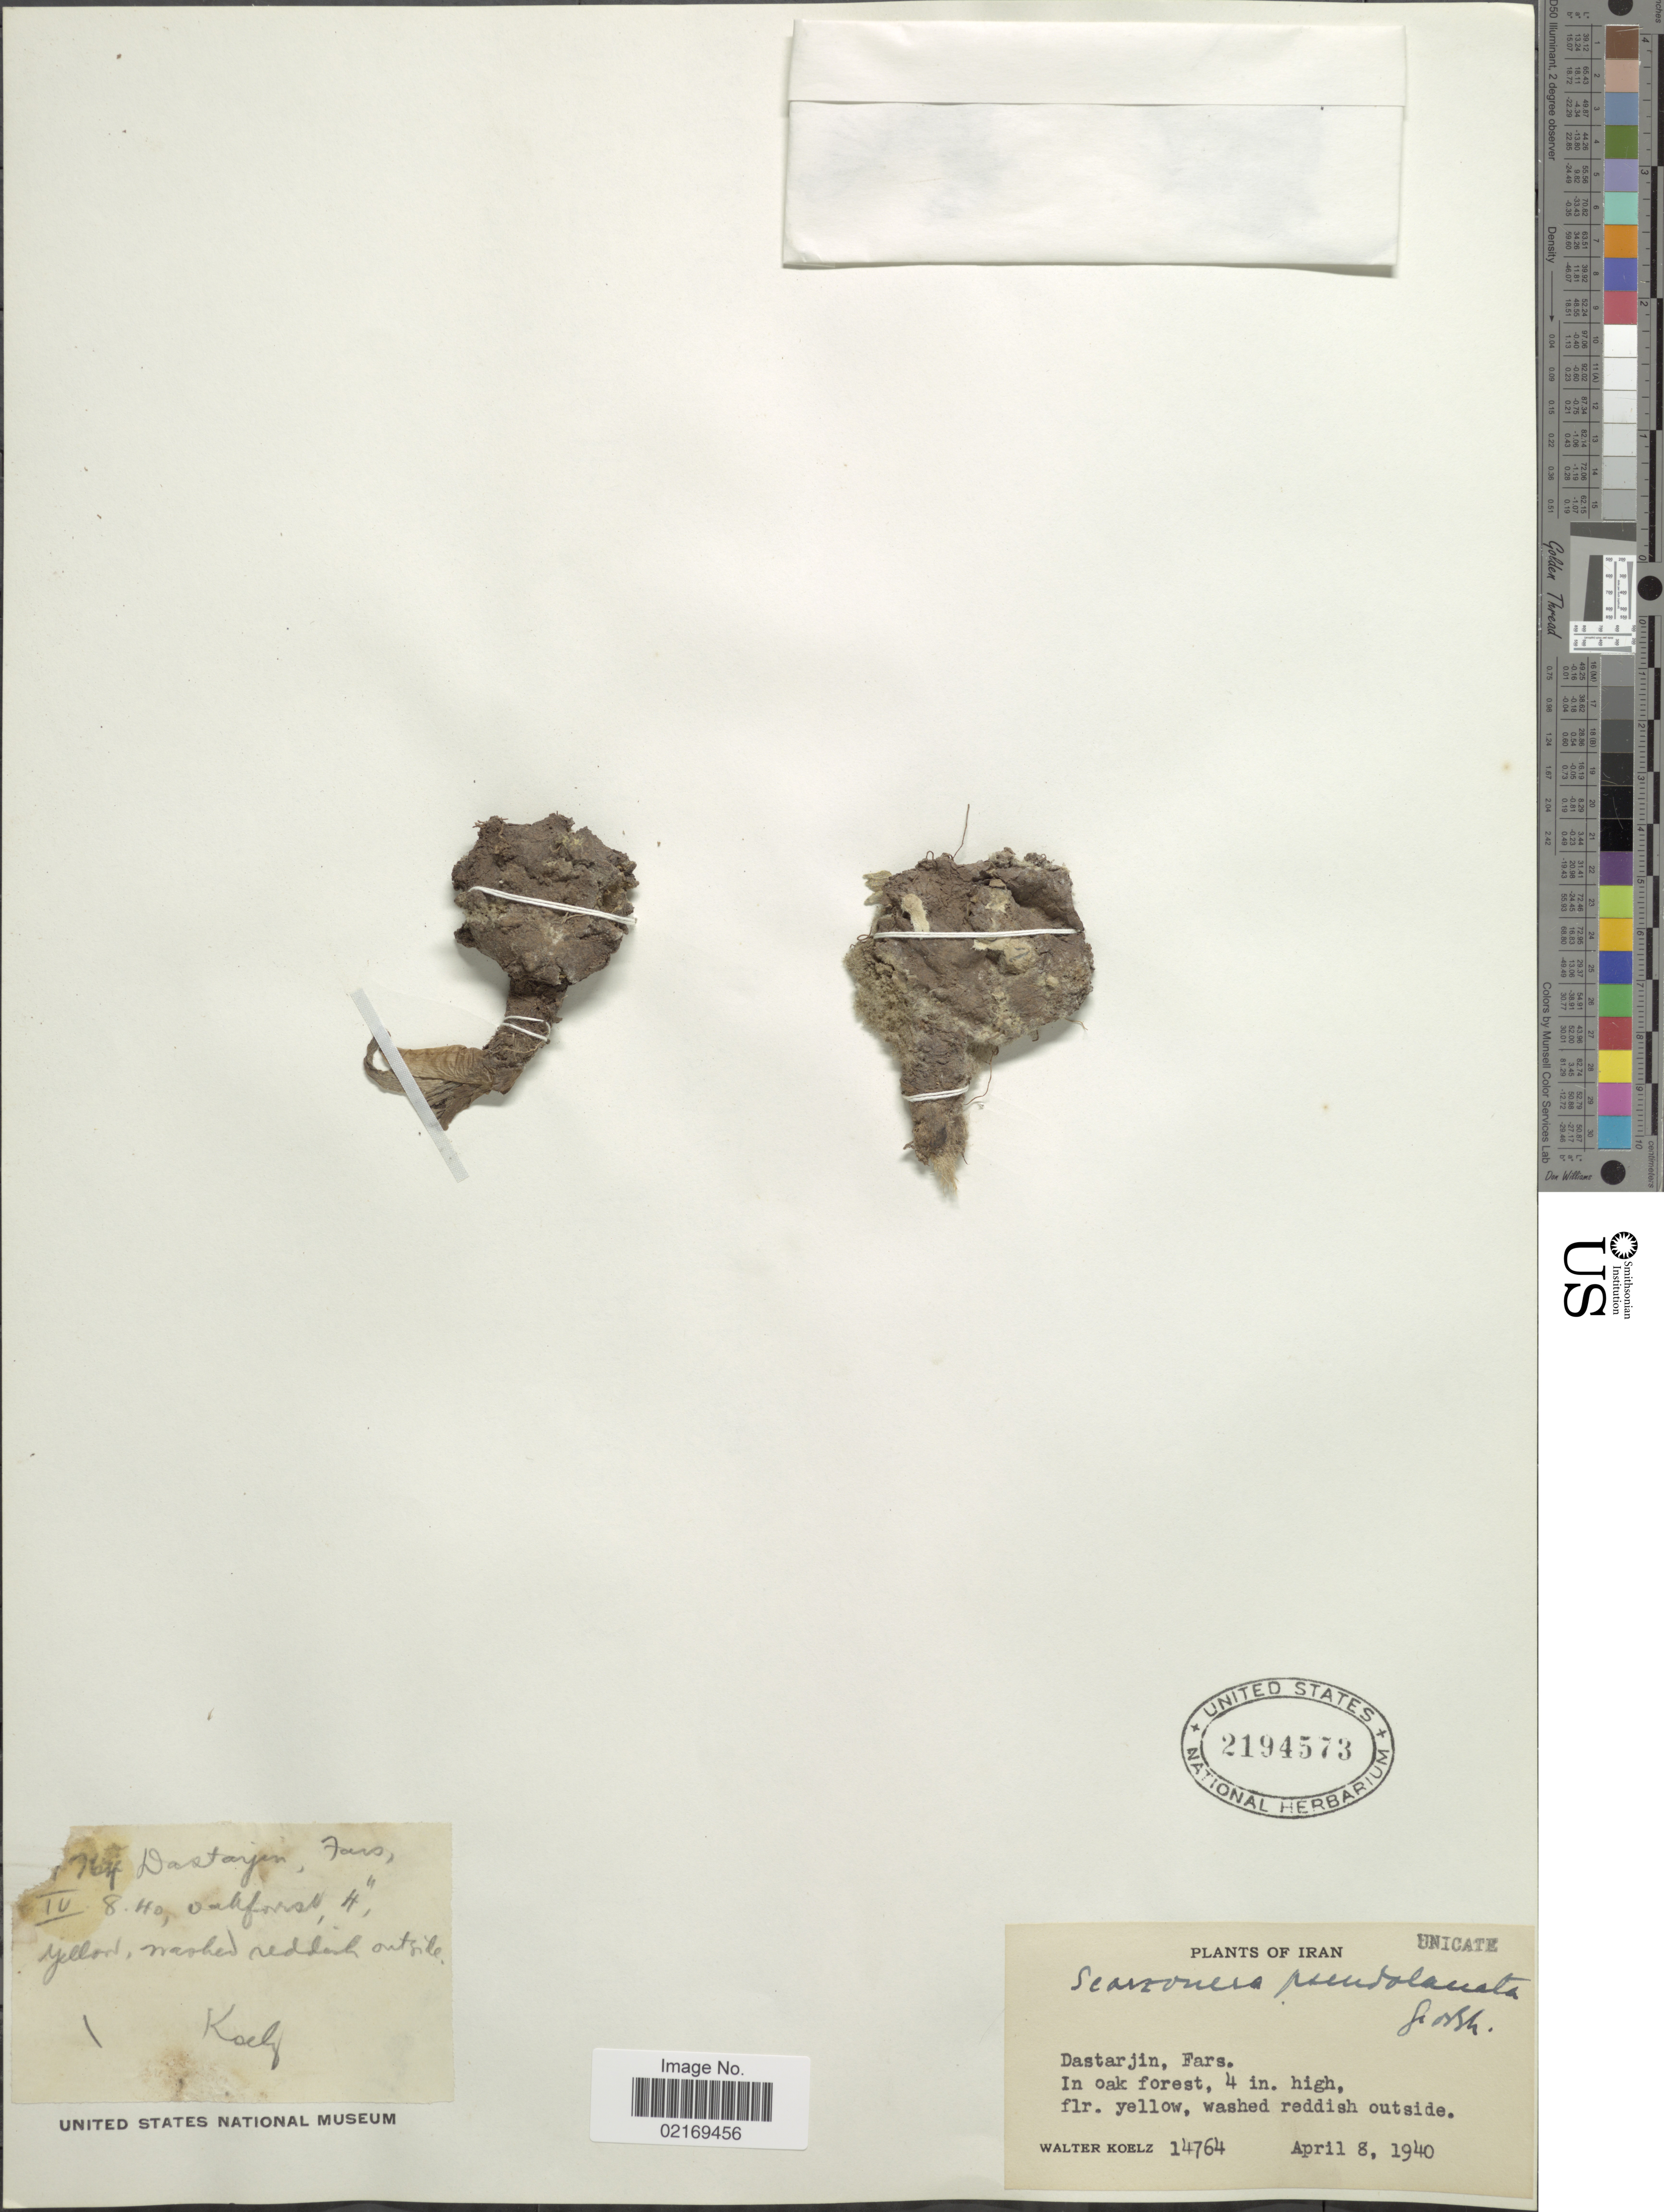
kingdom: Plantae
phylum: Tracheophyta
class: Magnoliopsida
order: Asterales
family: Asteraceae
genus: Scorzonera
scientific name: Scorzonera psychrophila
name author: Boiss. & Hausskn.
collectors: W. N. Koelz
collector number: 14764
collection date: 1940-04-08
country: Iran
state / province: Fars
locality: Dastarjin, in oak forest.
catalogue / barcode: US 2194573